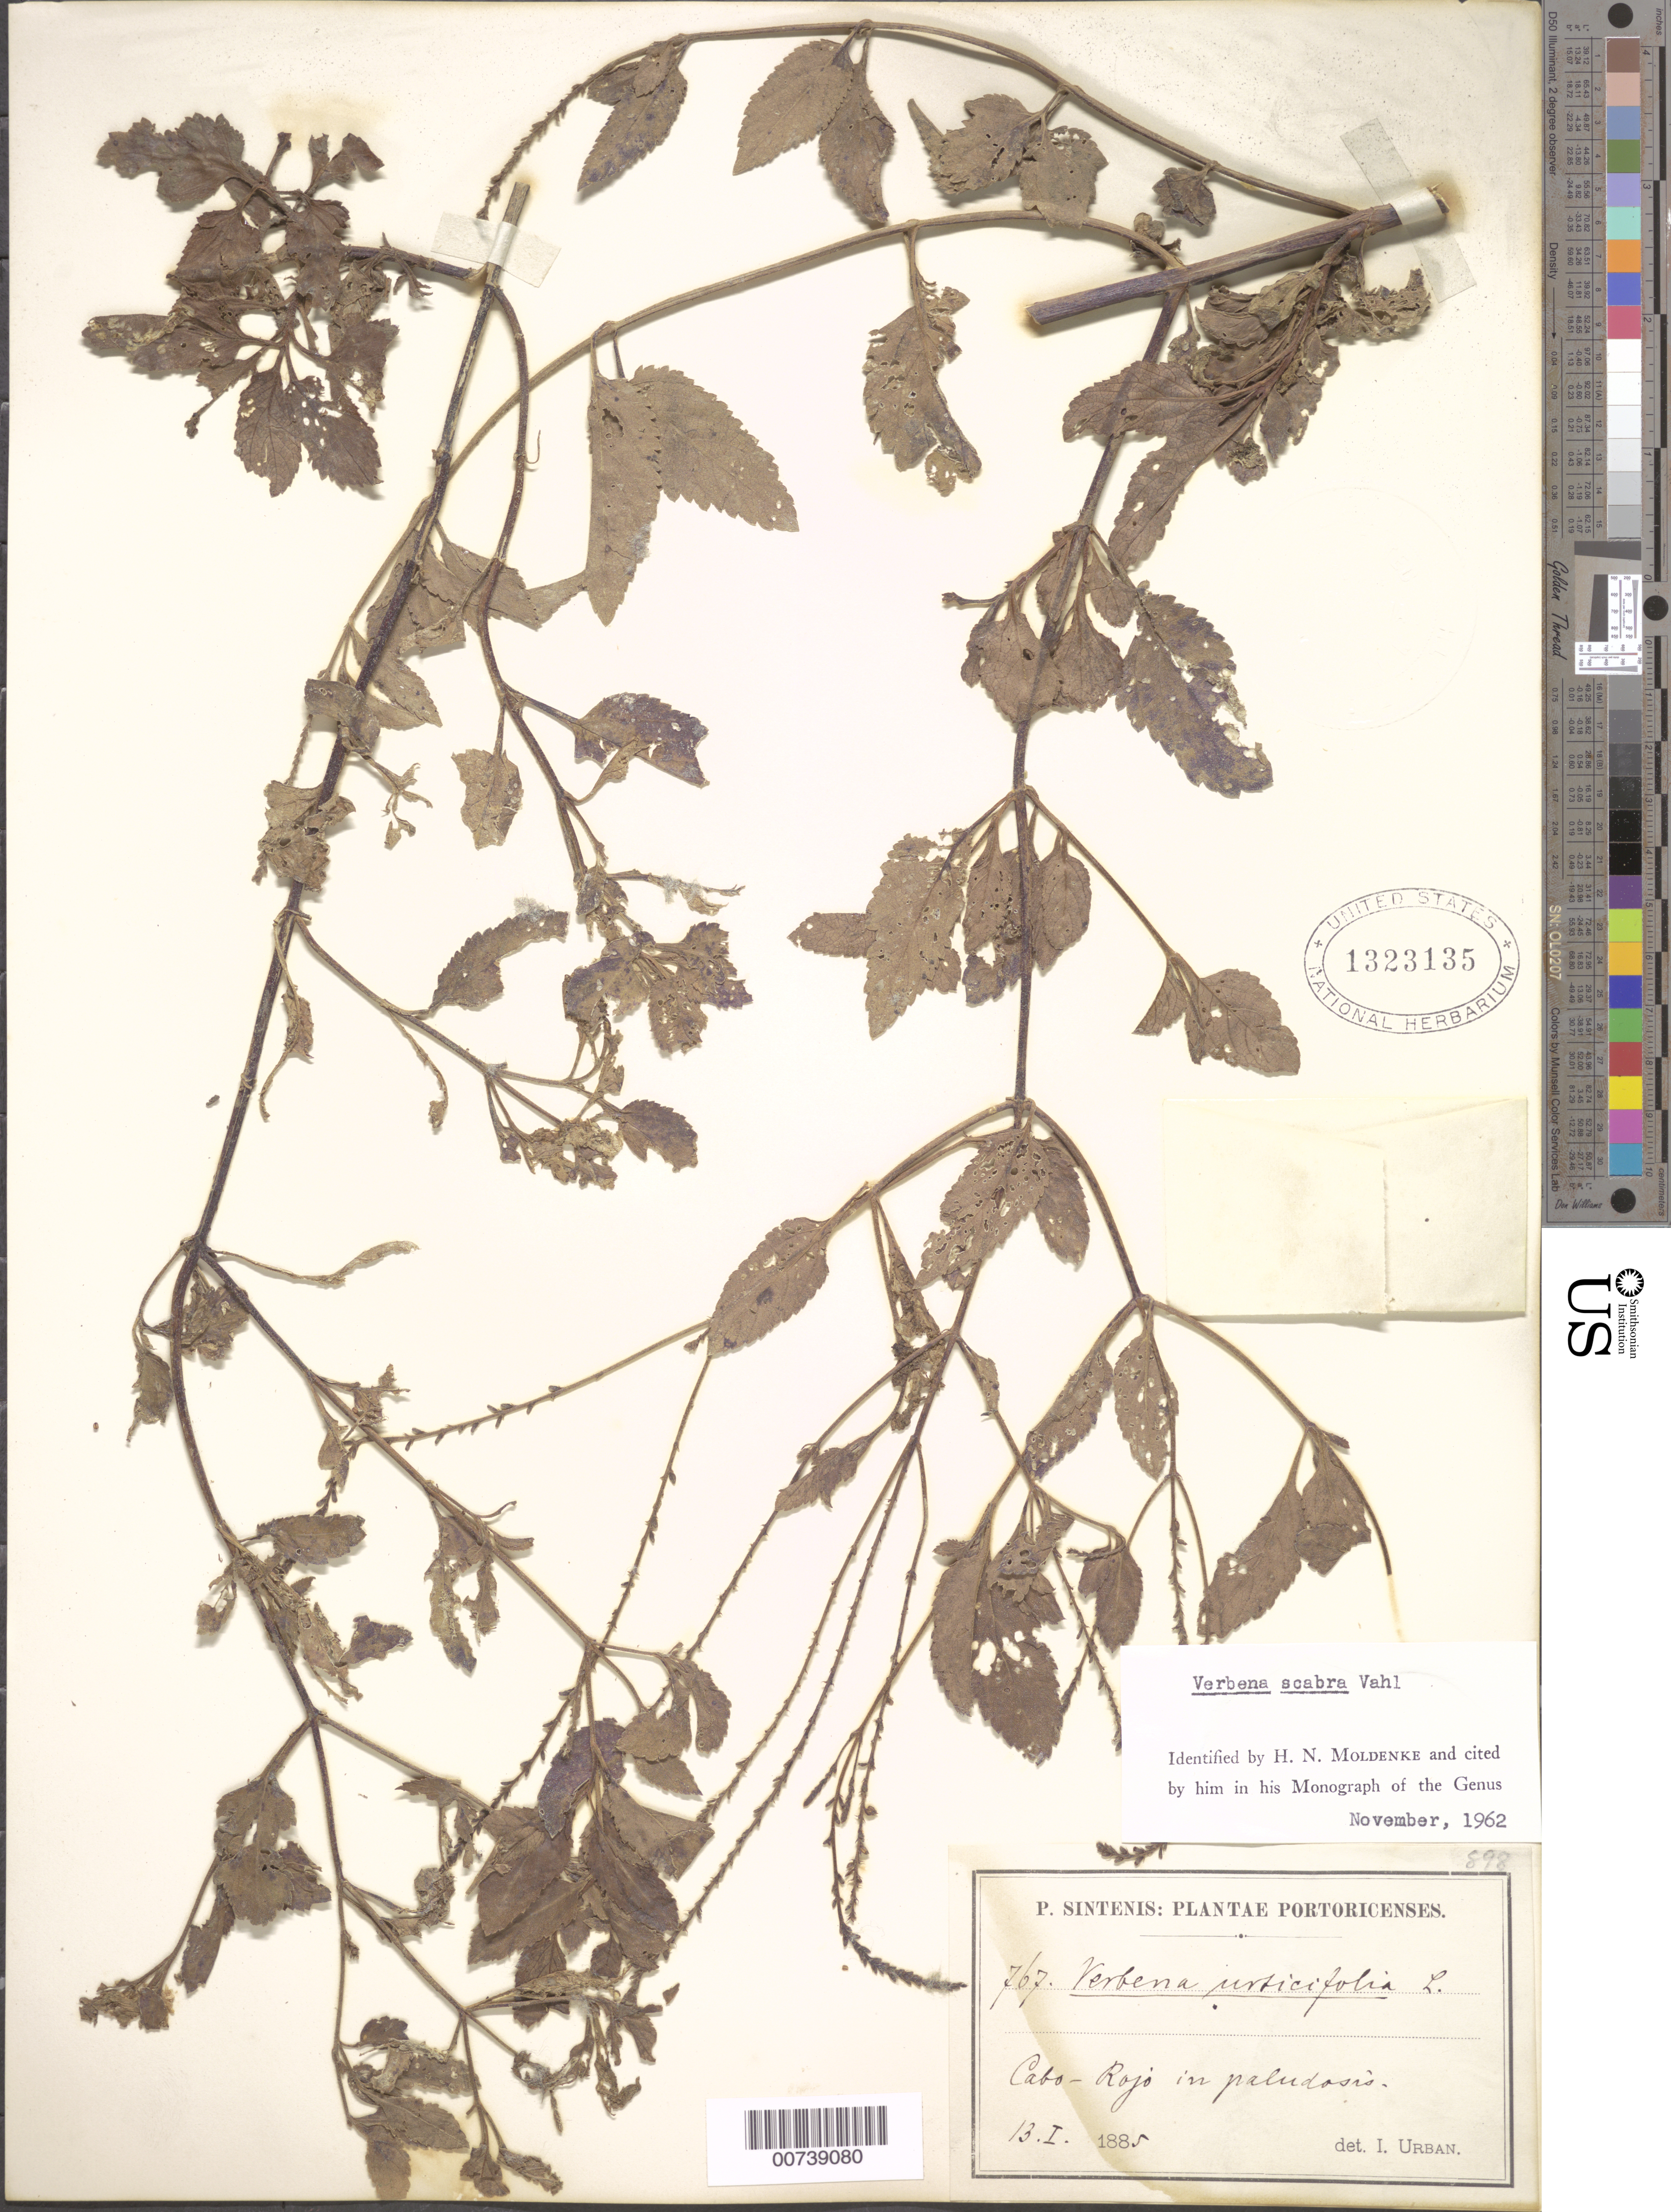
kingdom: Plantae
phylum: Tracheophyta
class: Magnoliopsida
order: Lamiales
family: Verbenaceae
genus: Verbena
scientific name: Verbena scabra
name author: Vahl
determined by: Moldenke, H. N.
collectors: P. Sintenis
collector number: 767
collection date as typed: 13 Jan 1885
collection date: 1885-01-13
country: Puerto Rico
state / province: Cabo Rojo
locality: Cabo Rojo in paludosis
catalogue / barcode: US 1323135